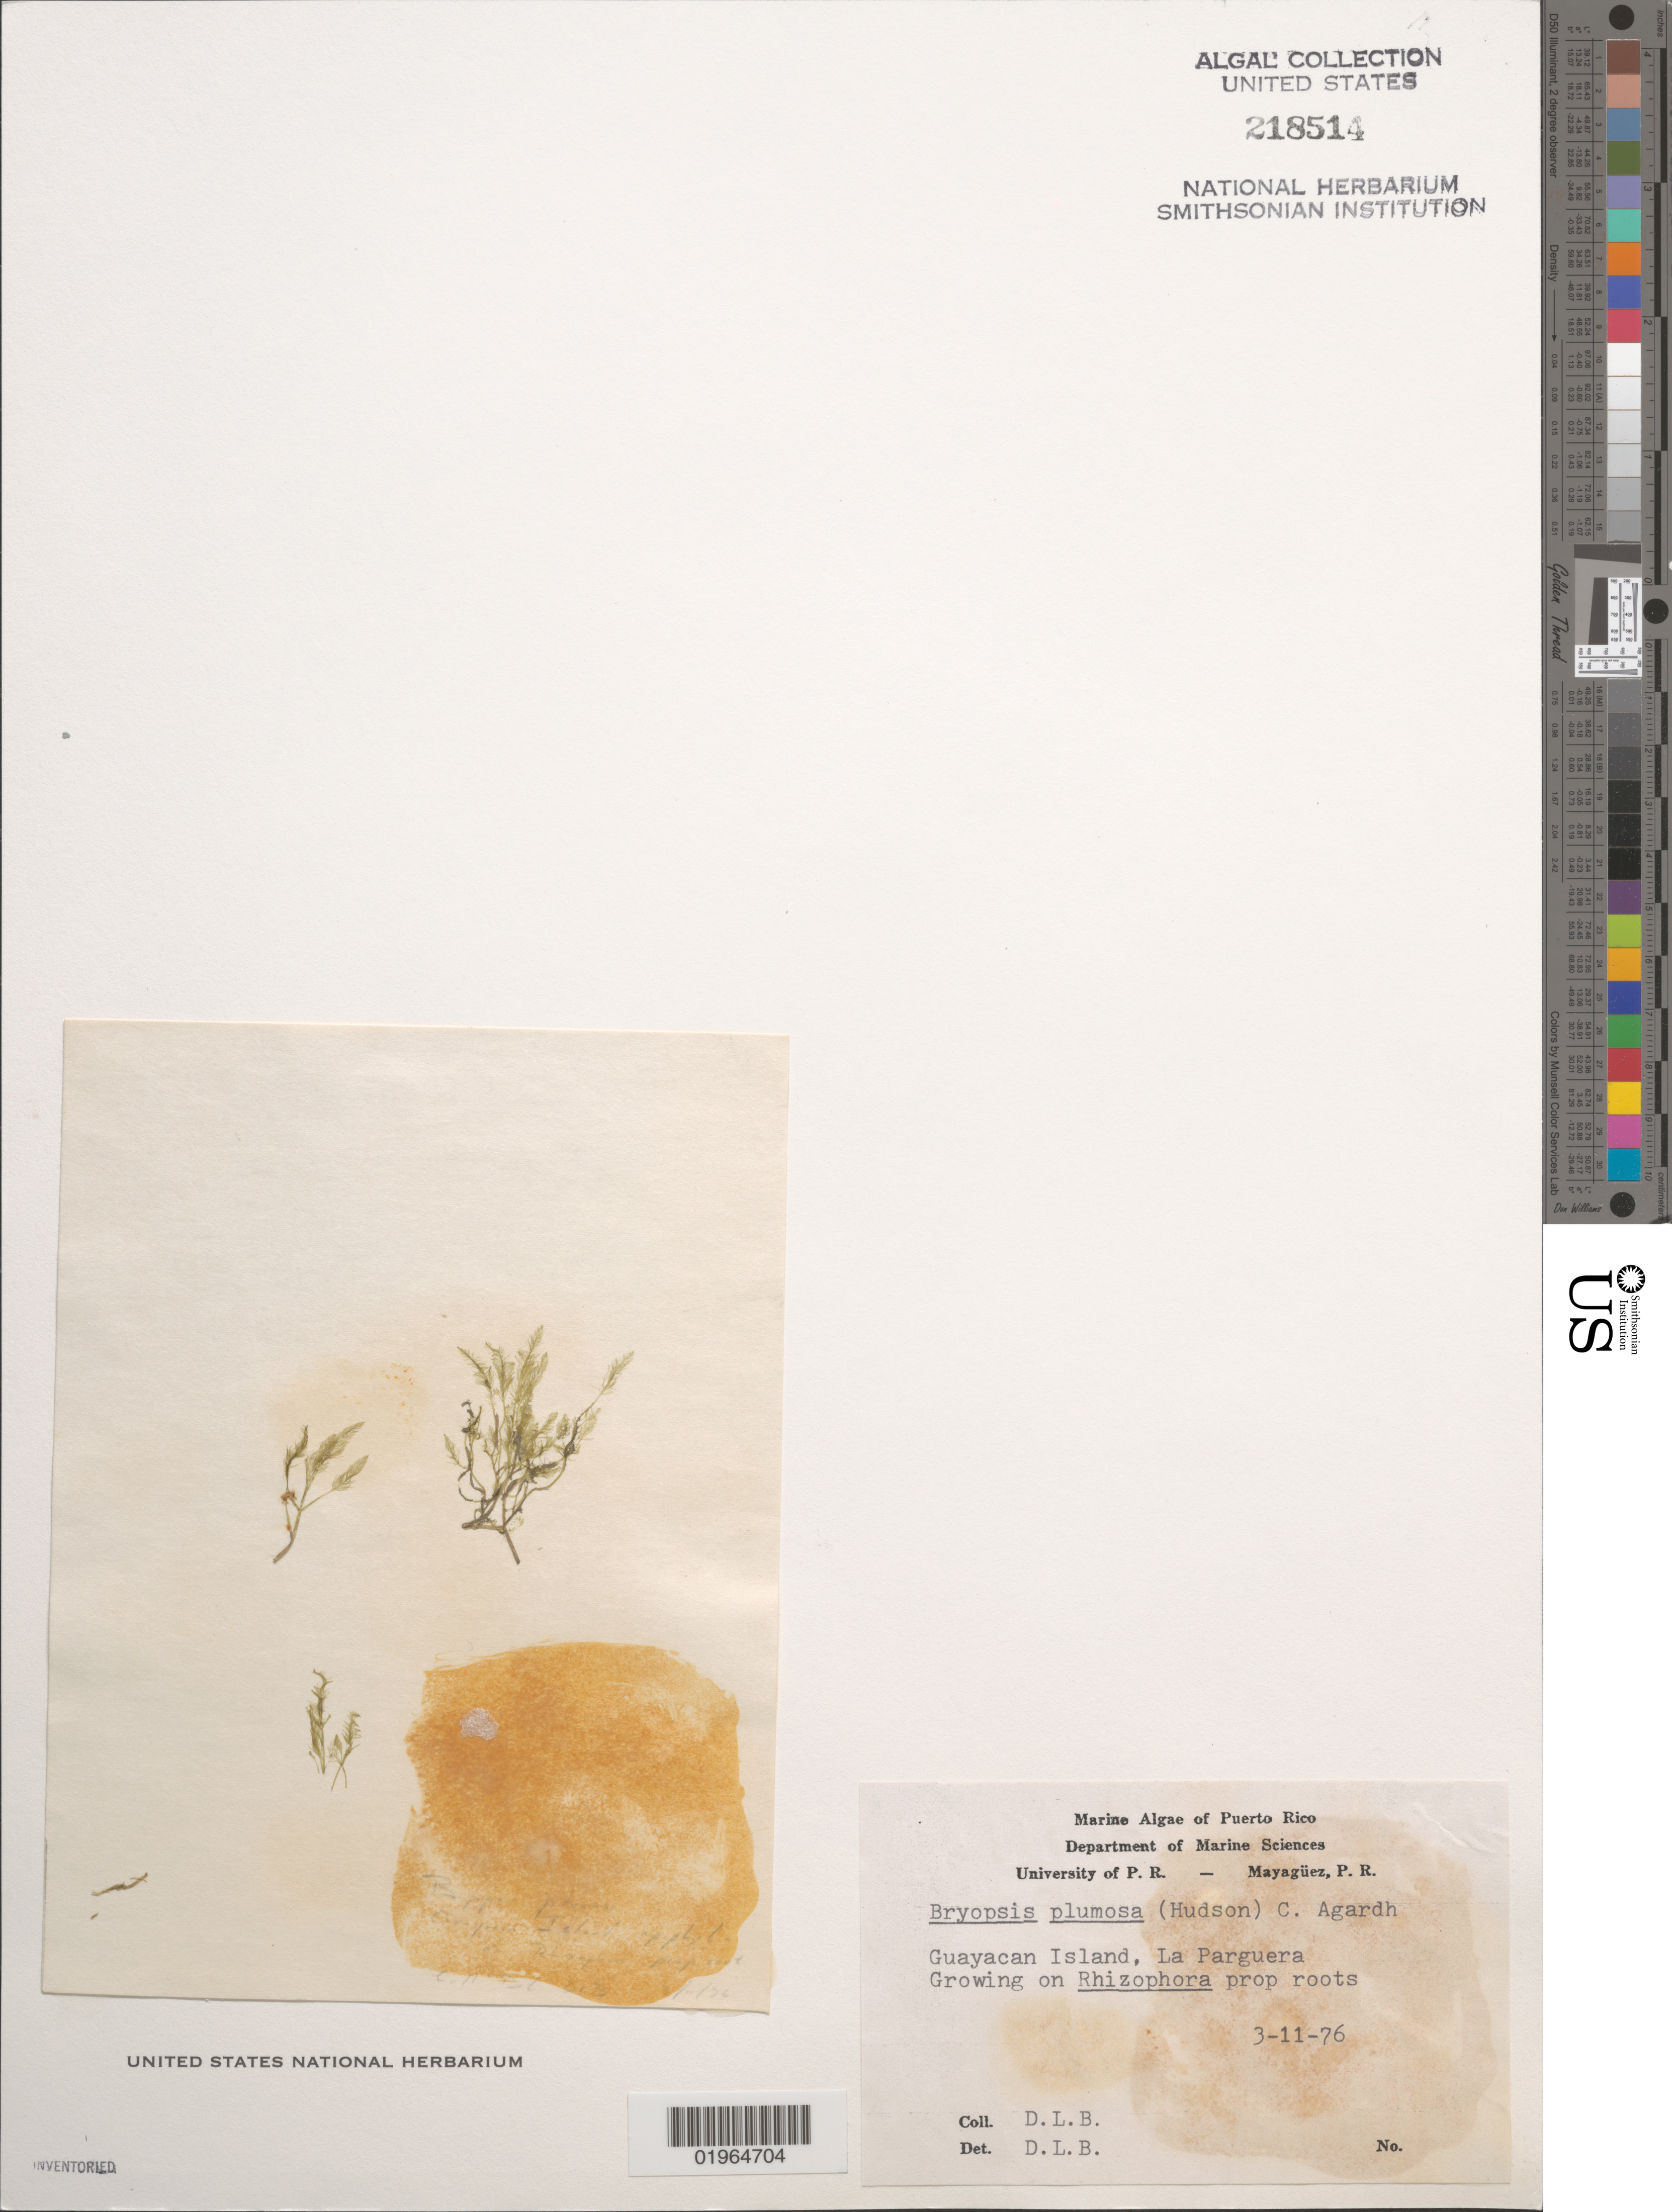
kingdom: Plantae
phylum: Chlorophyta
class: Ulvophyceae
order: Bryopsidales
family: Bryopsidaceae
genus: Bryopsis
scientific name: Bryopsis plumosa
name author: (Huds.) C. Agardh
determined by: Ballantine, D. L.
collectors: D.L. Ballantine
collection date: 1976-03-11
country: Puerto Rico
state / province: Lajas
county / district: La Parguera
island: Guayacan Island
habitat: Growing on Rhizophora prop roots.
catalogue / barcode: US 218514